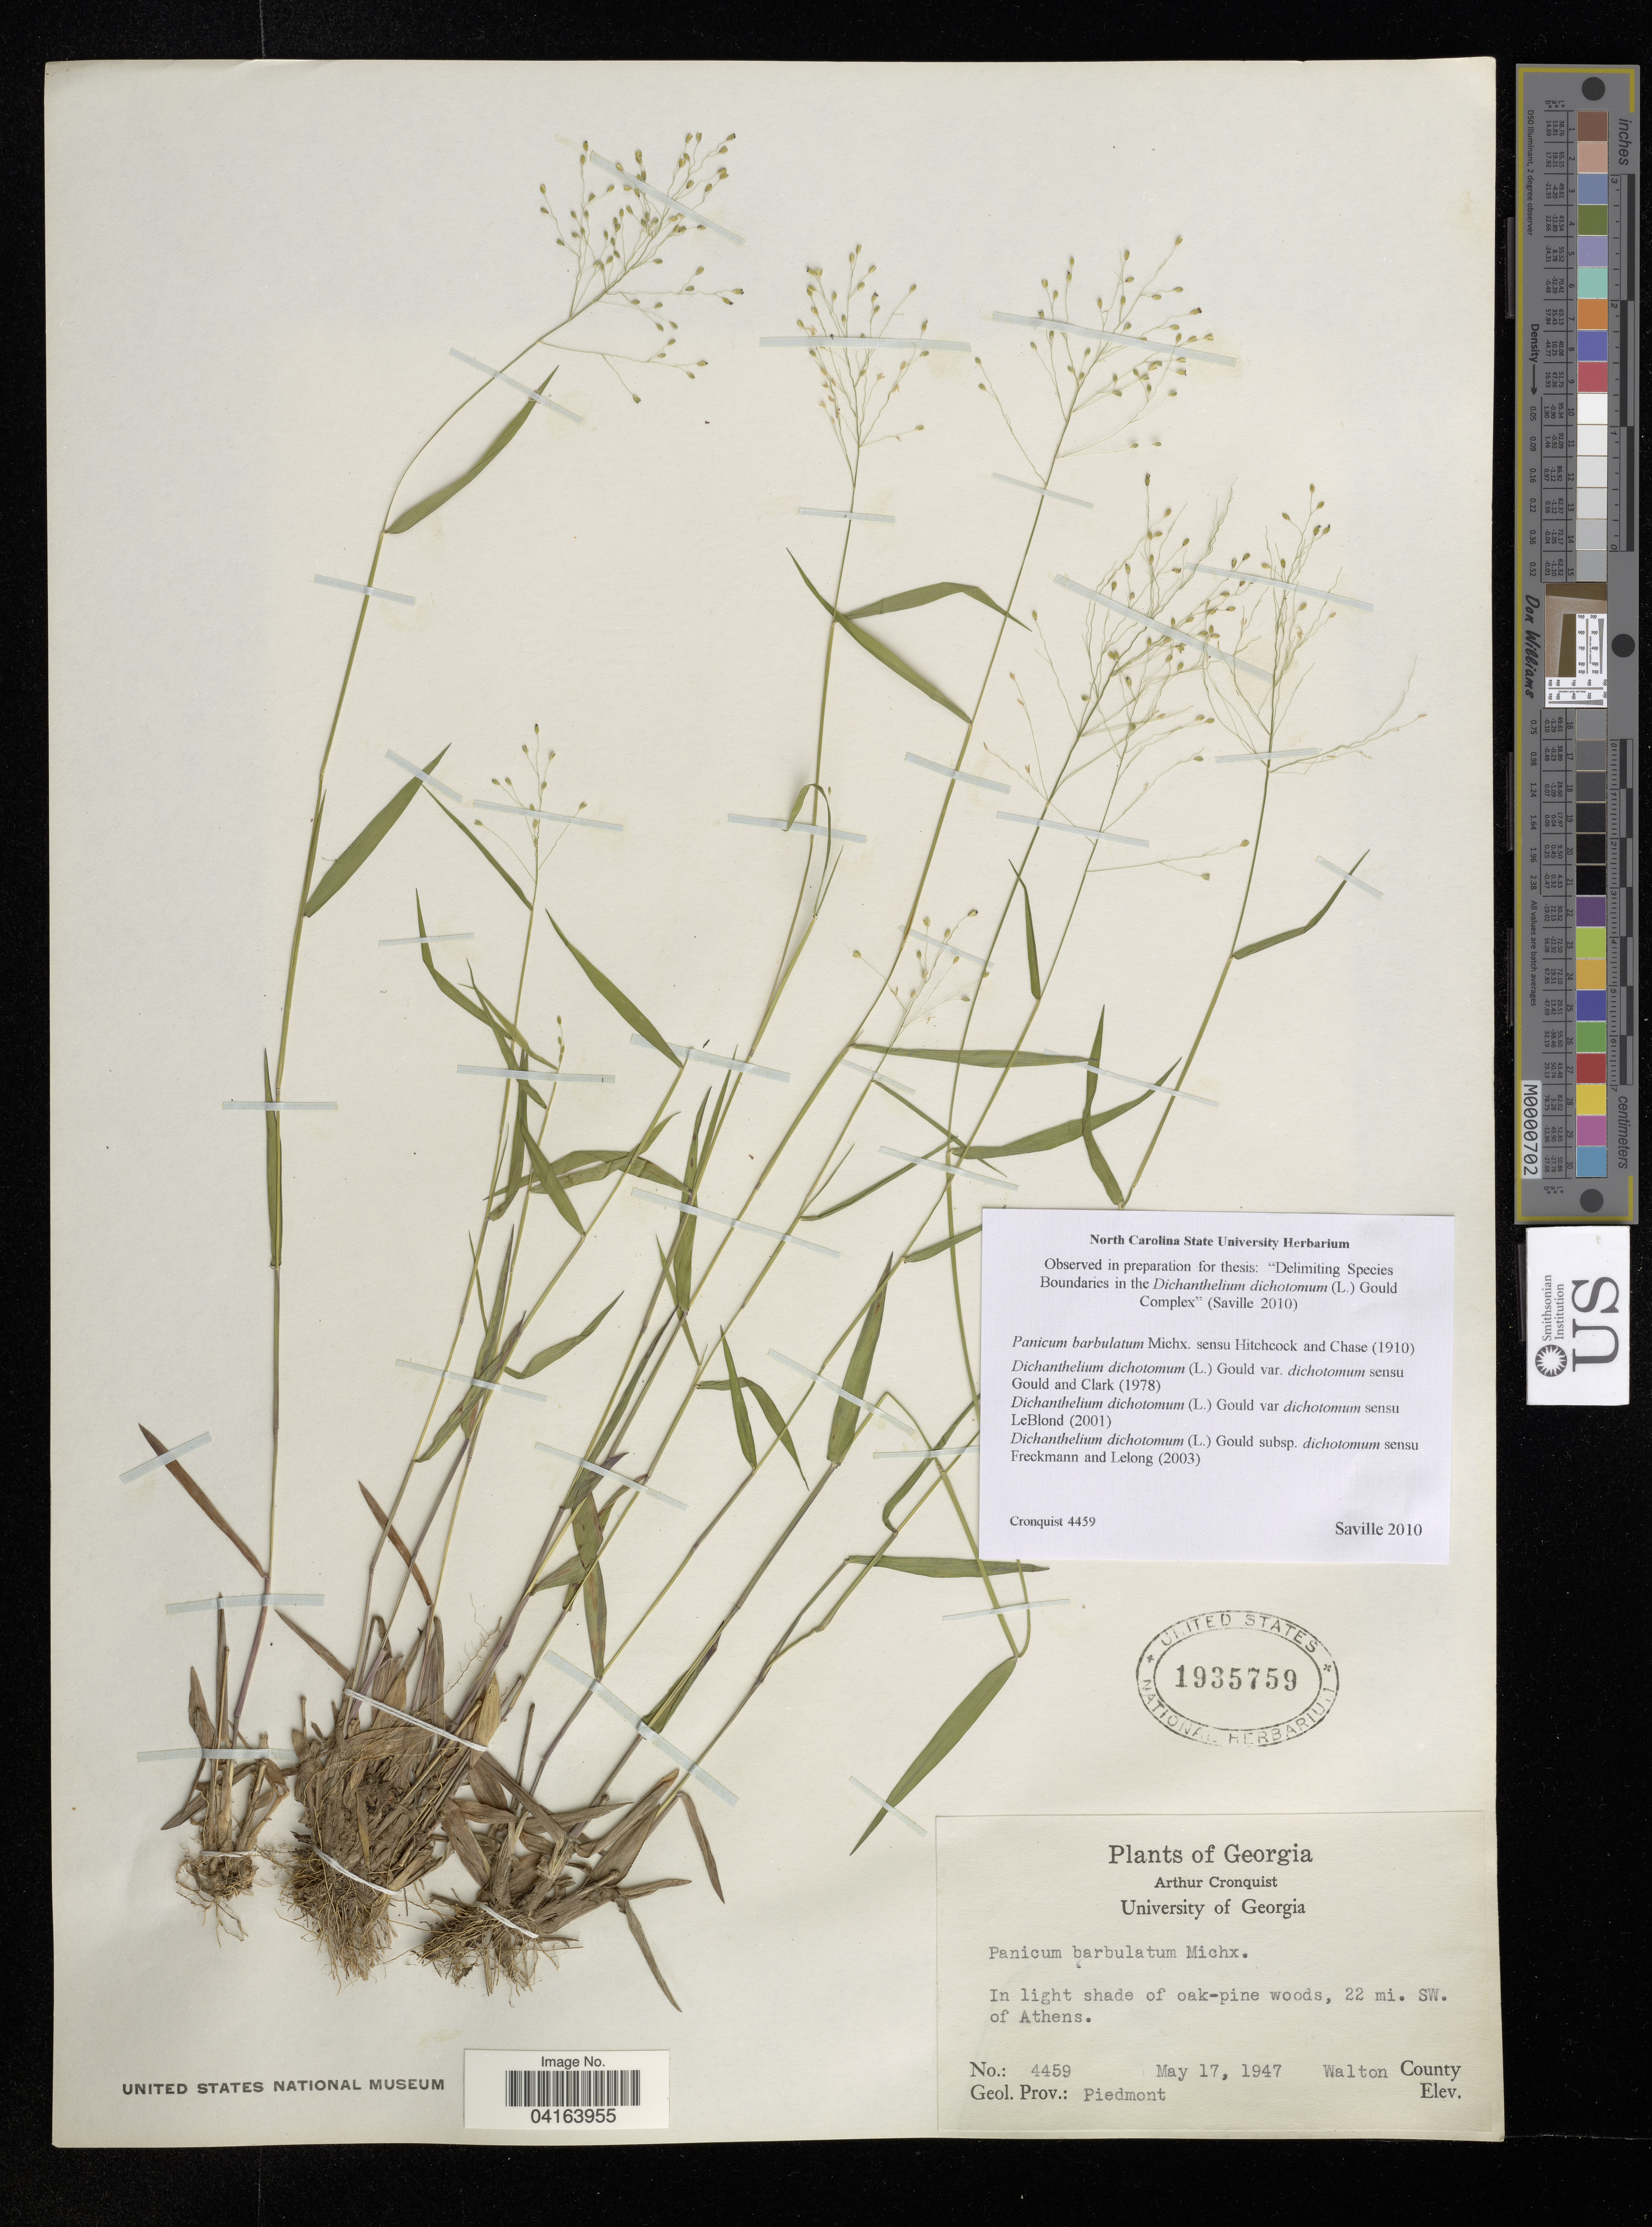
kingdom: Plantae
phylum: Tracheophyta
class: Liliopsida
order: Poales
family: Poaceae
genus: Dichanthelium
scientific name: Dichanthelium dichotomum subsp. dichotomum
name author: (L.) Gould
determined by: Saville, A. C., (NCSC), North Carolina State University (UNITED STATES)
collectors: A. J. Cronquist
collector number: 4459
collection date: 1947-05-17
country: United States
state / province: Georgia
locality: In light shade of oak-pine woods, 22 mi. SW. of Athens. Walton County. Geol. Prov.: Piedmont.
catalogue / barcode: US 1935759